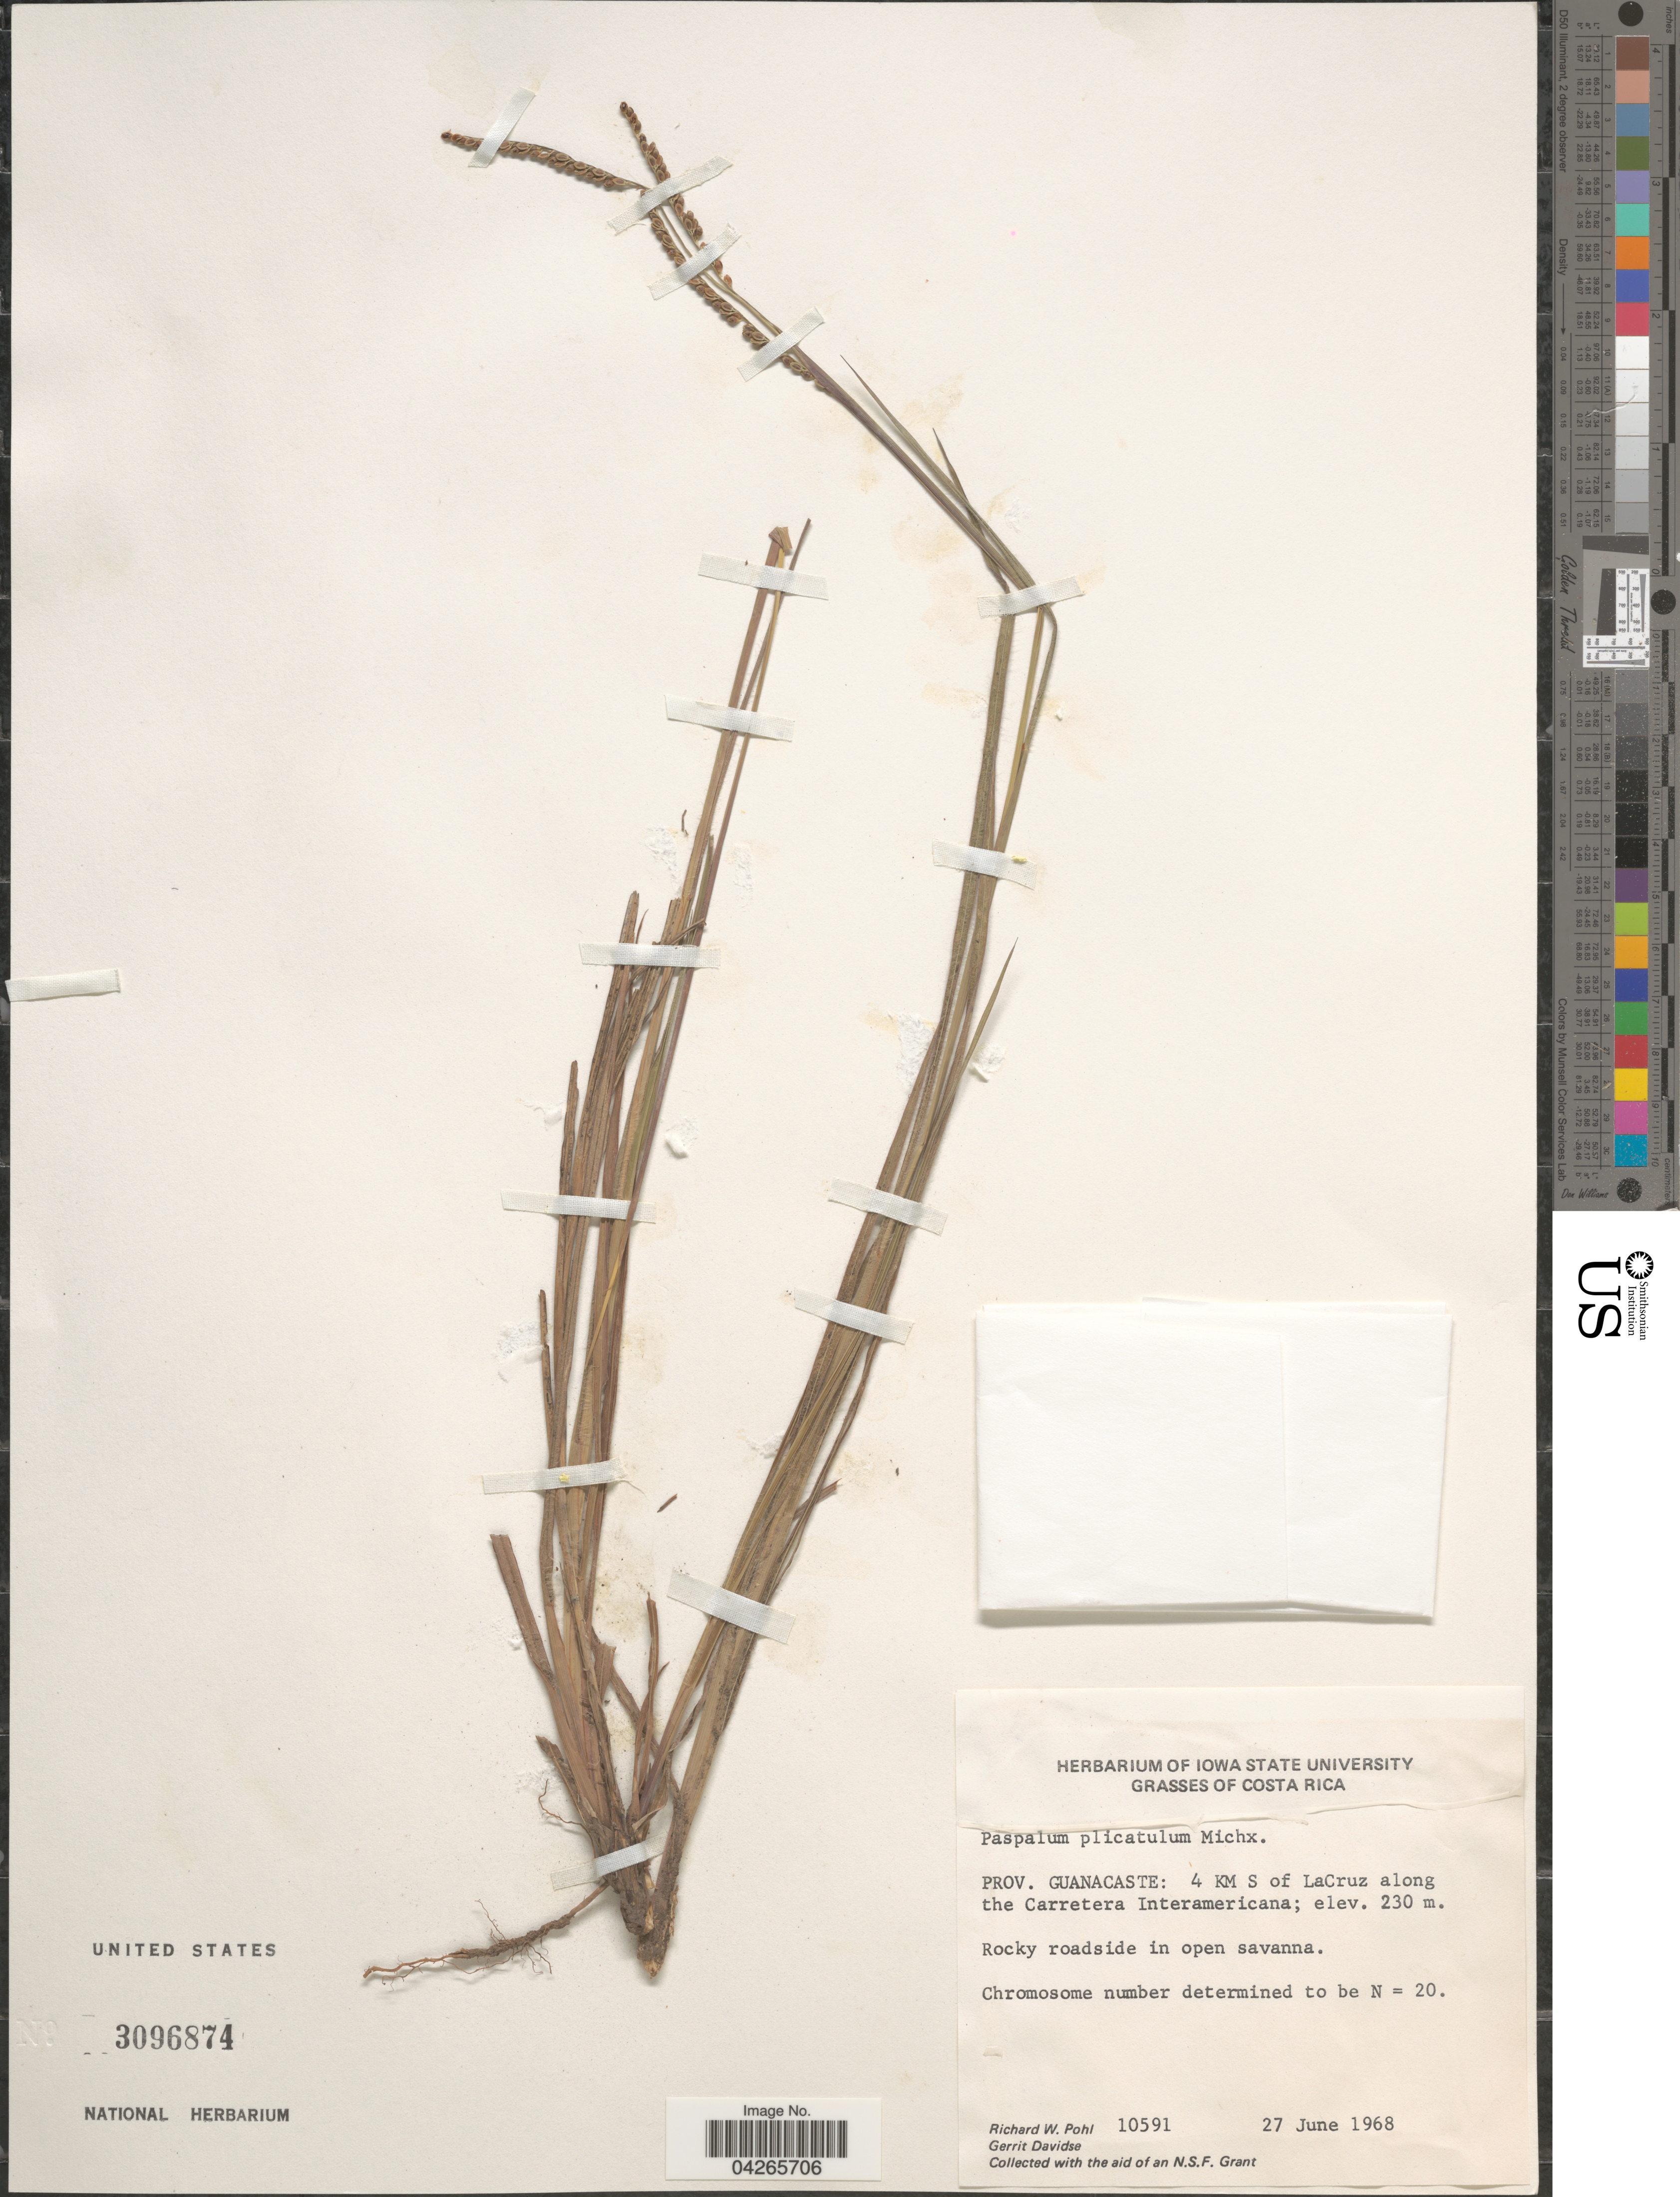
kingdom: Plantae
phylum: Tracheophyta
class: Liliopsida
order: Poales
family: Poaceae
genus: Paspalum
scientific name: Paspalum plicatulum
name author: Michx.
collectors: R. W. Pohl & G. Davidse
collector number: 10591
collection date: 1968-06-27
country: Costa Rica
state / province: Guanacaste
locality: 4 KM S of LaCruz along the Carretera Interamericana; Rocky roadside in open savanna.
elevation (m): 230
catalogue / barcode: US 3096874